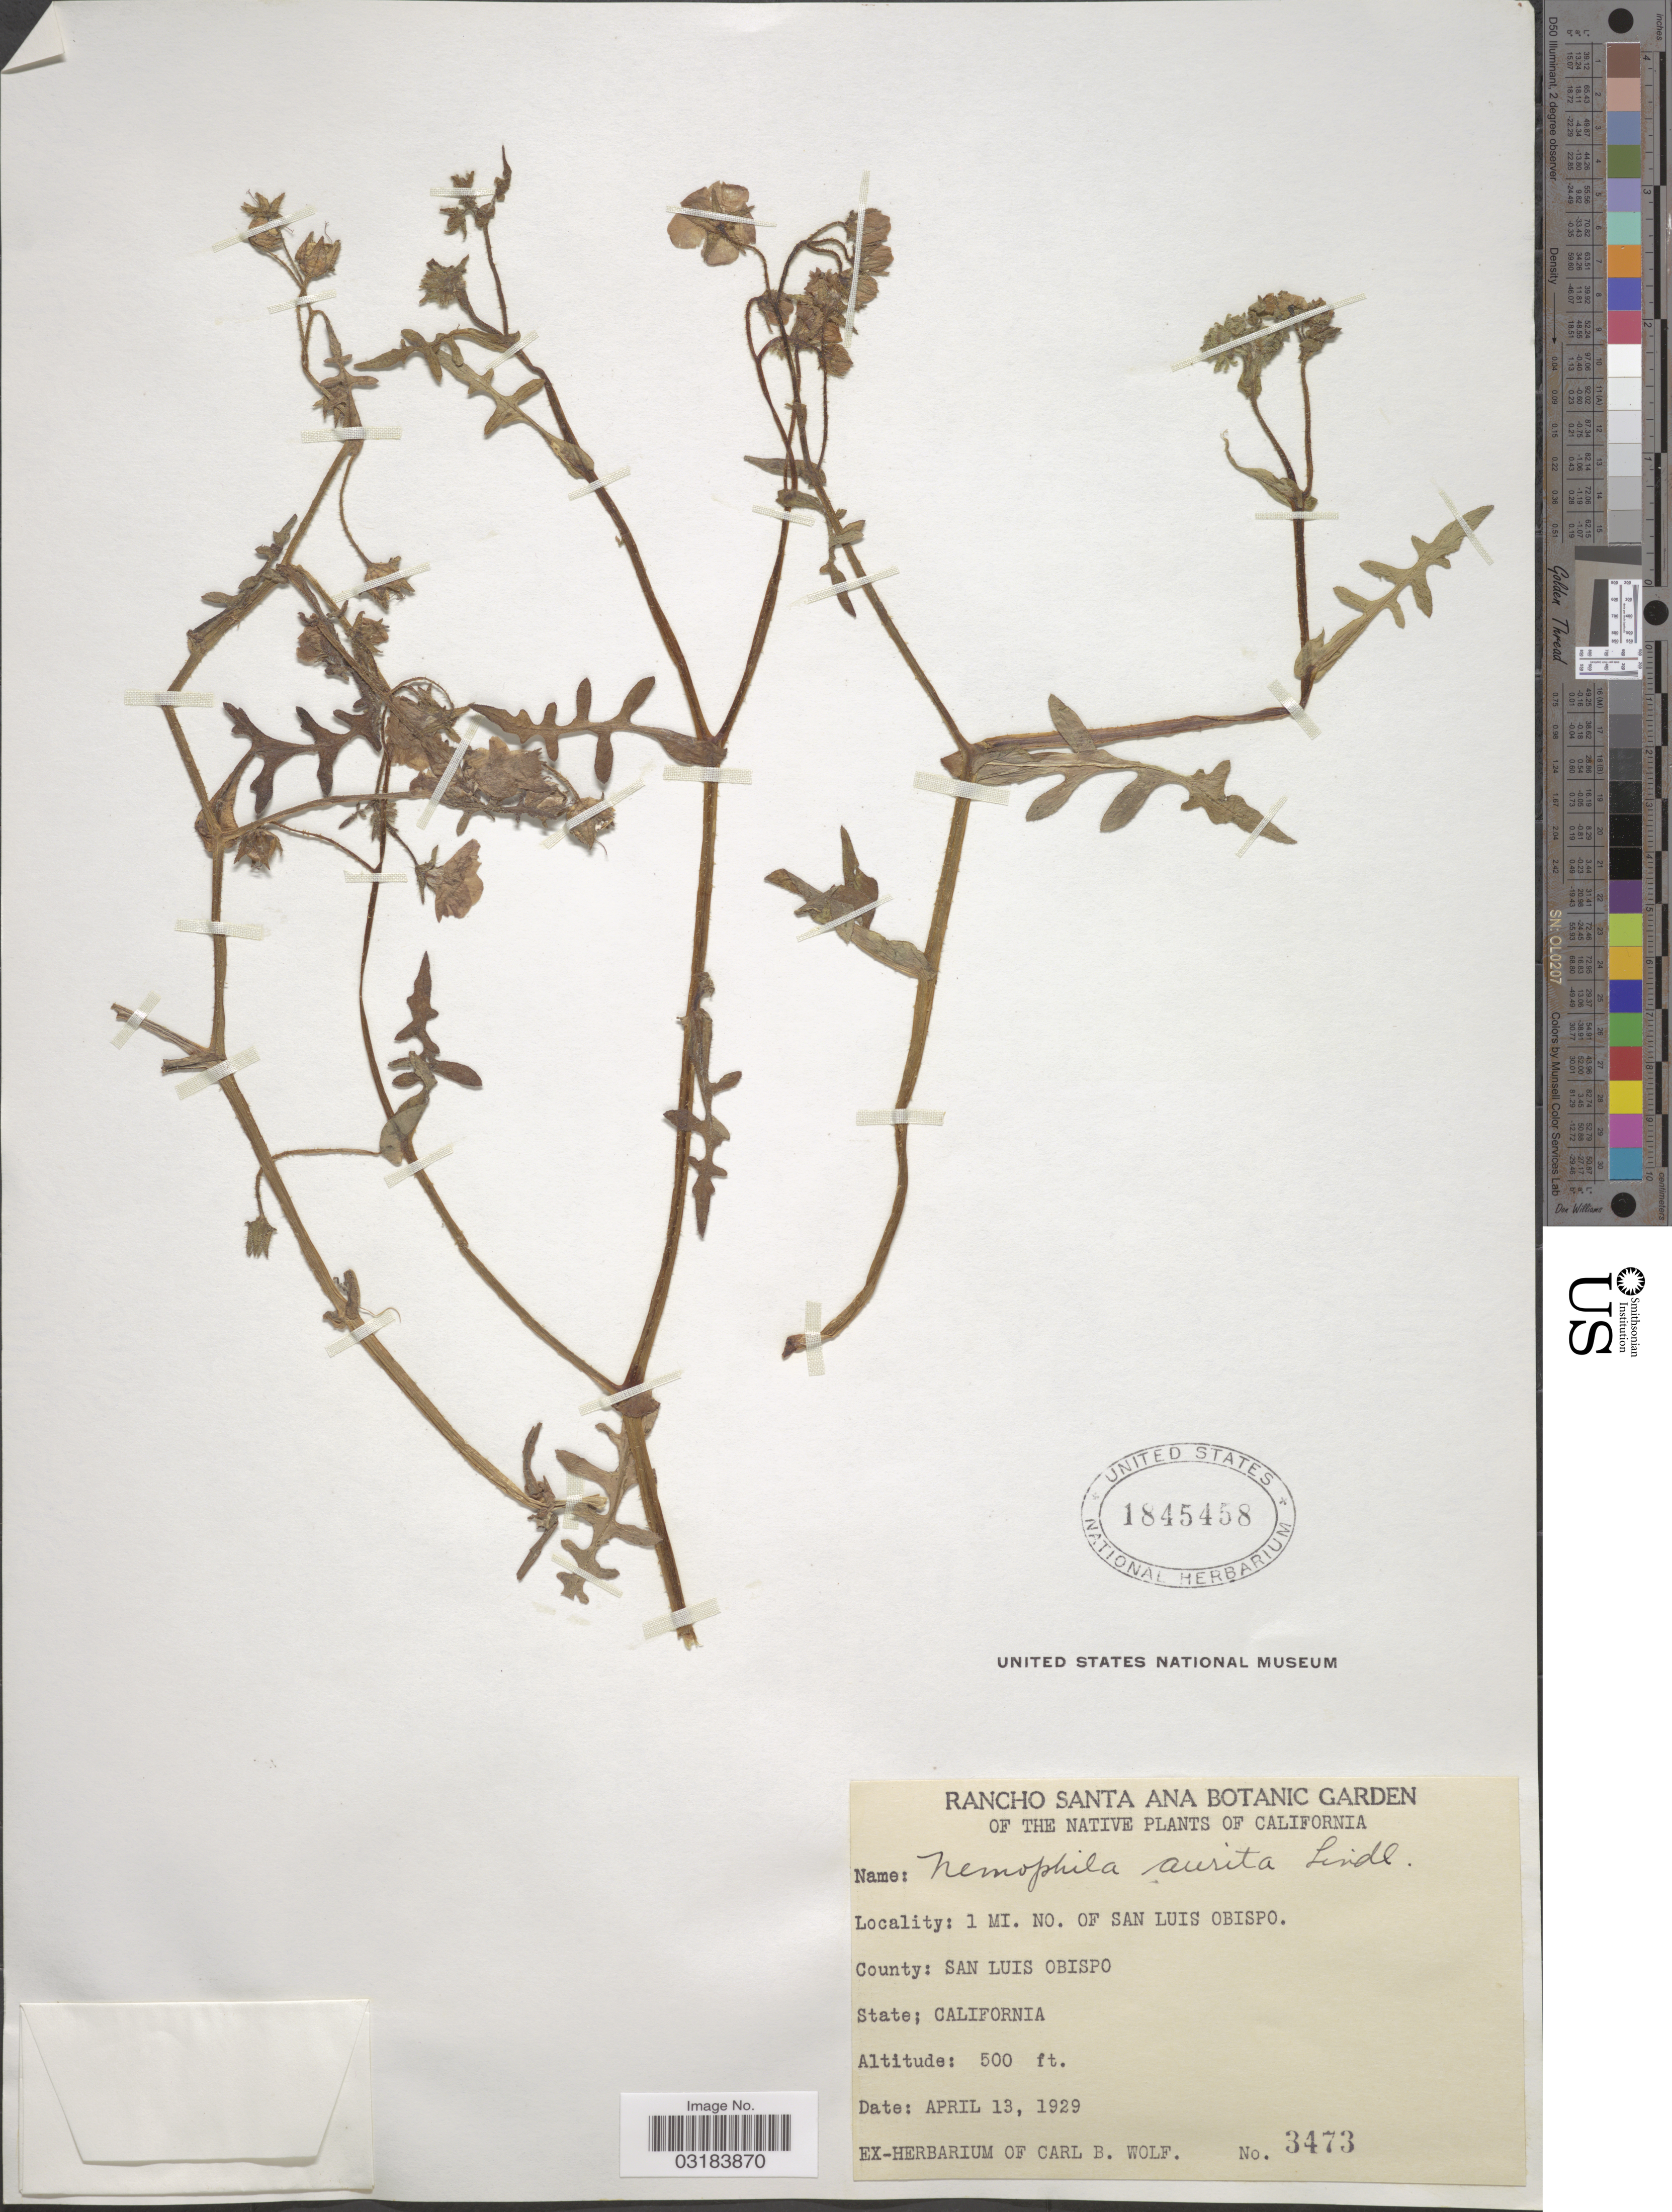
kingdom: Plantae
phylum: Tracheophyta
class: Magnoliopsida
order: Boraginales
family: Hydrophyllaceae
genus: Pholistoma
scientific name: Pholistoma auritum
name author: (Lindl.) Lilja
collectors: ex herb. Carl B. Wolf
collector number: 3473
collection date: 1929-04-13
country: United States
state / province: California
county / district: San Luis Obispo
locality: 1 mi. no. of San Luis Obispo. County: San Luis Obispo.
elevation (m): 152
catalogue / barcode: US 1845458